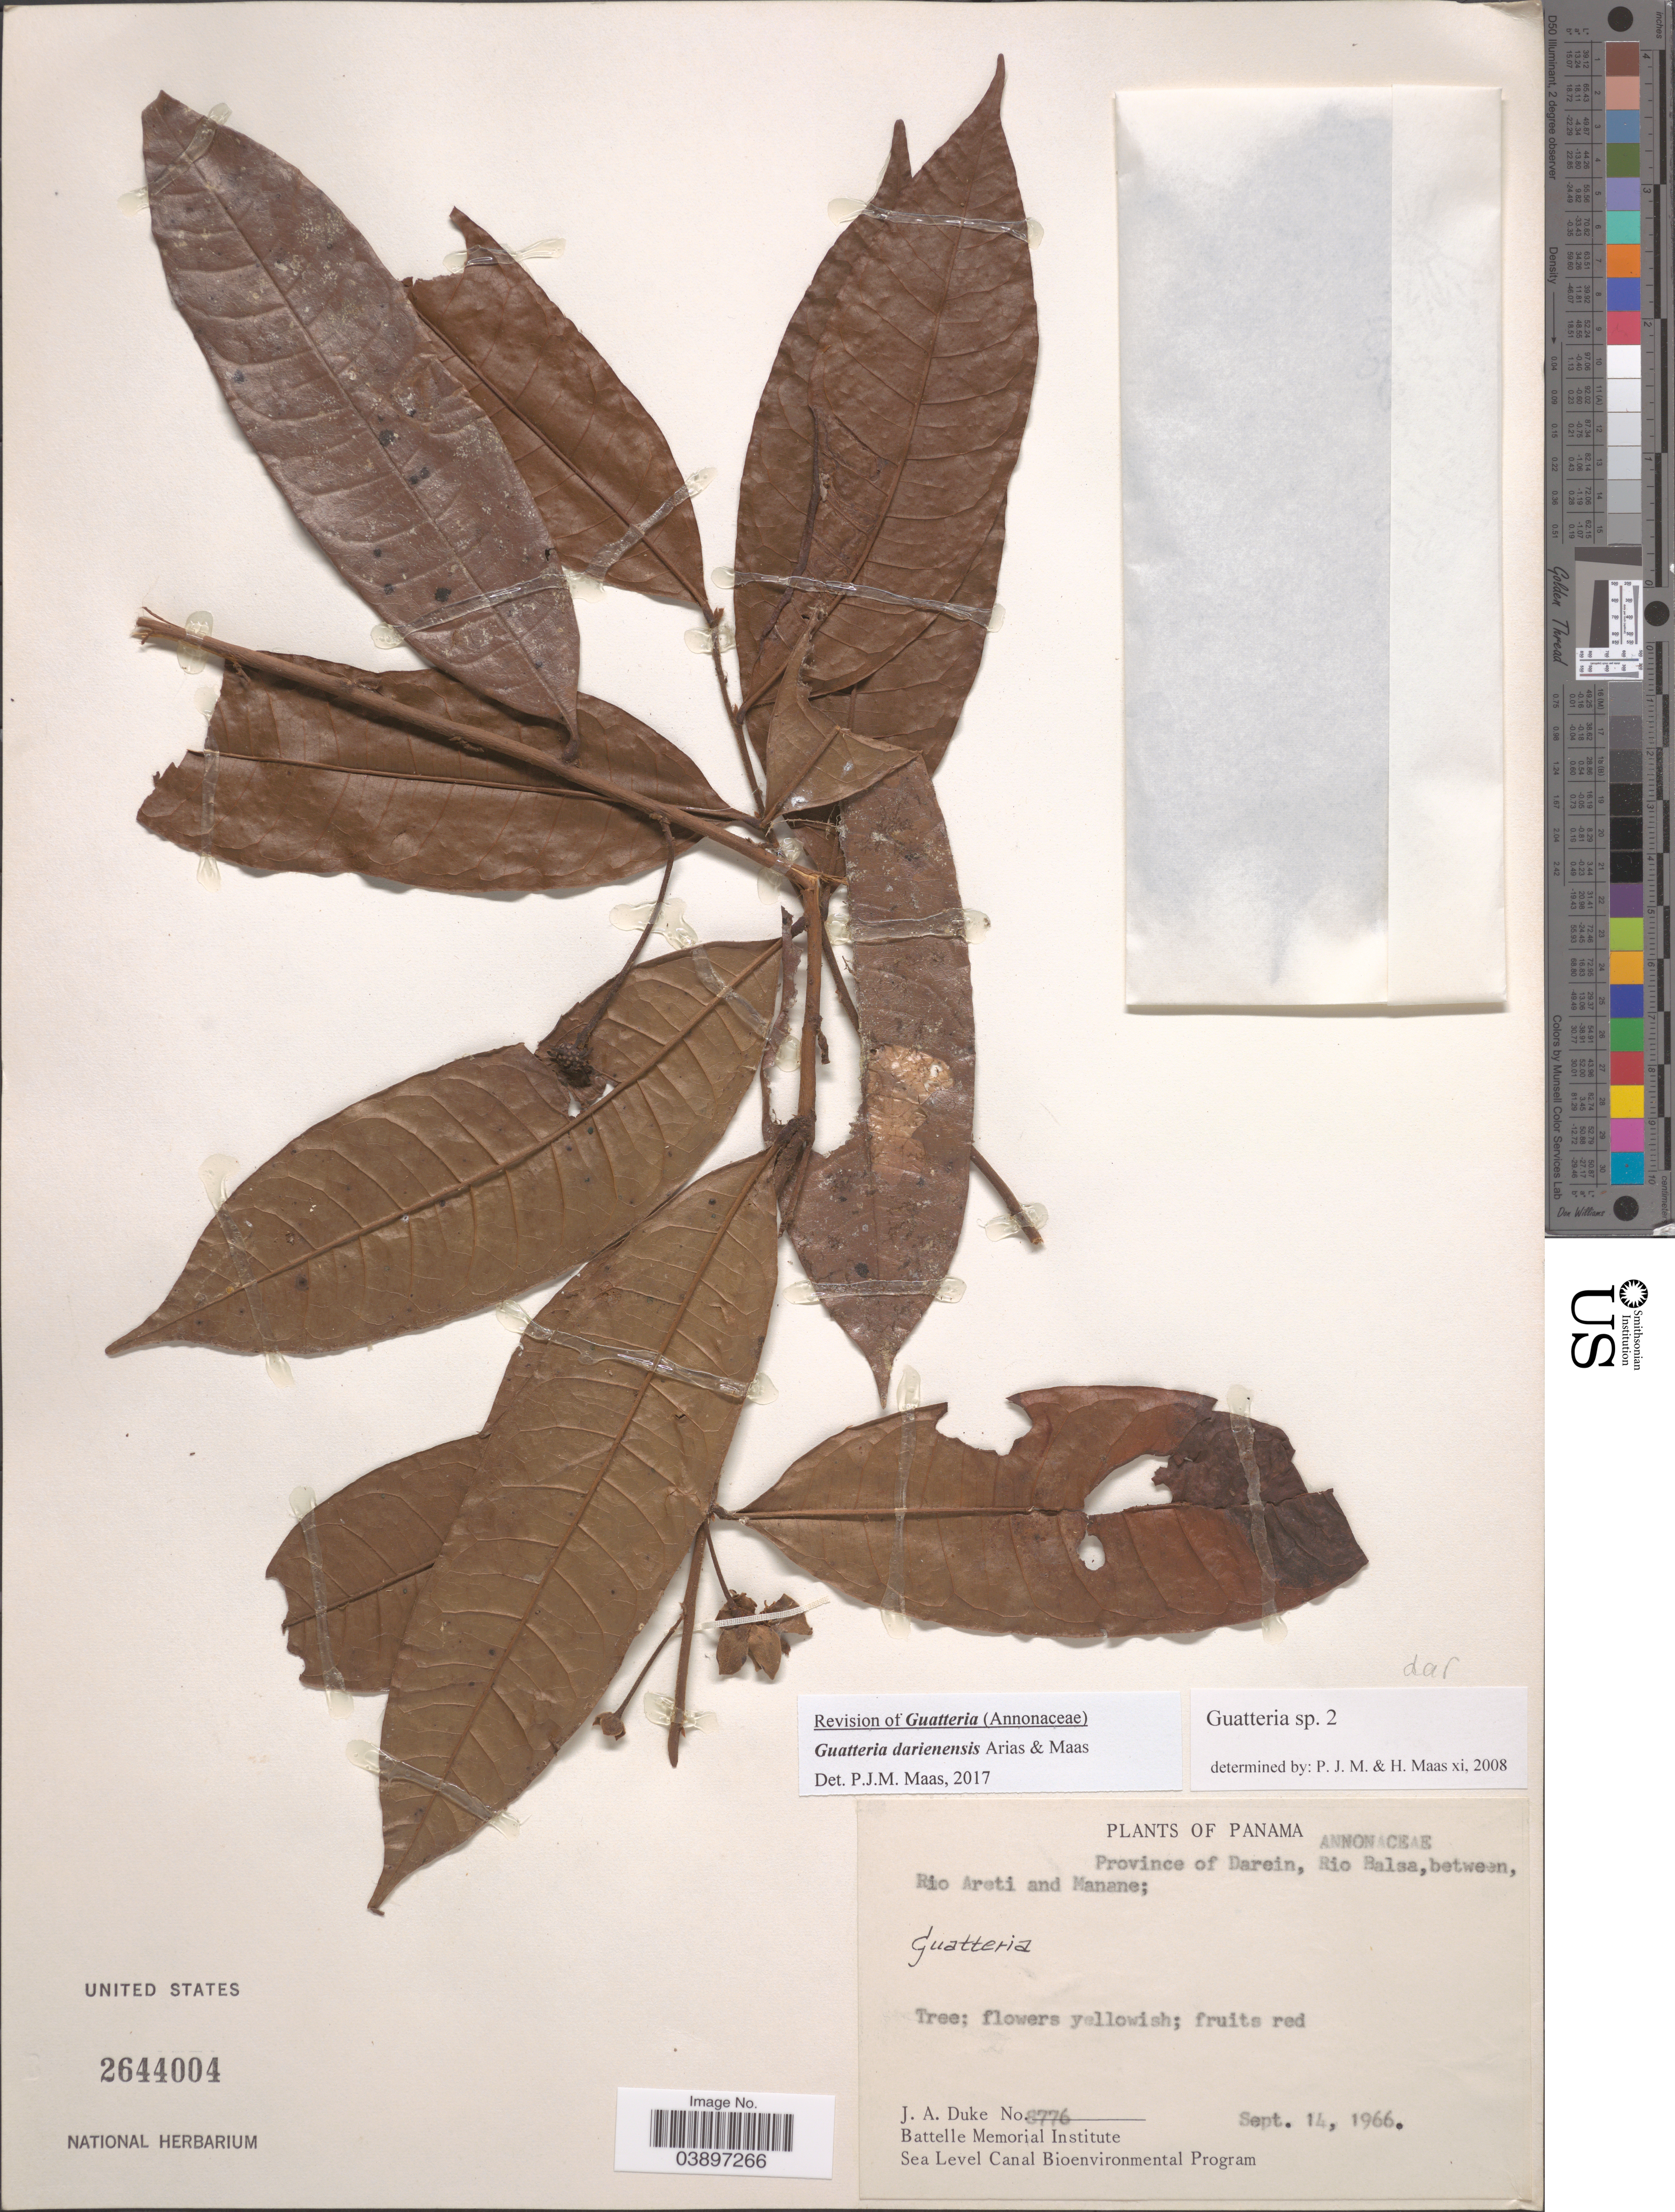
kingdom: Plantae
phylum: Tracheophyta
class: Magnoliopsida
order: Magnoliales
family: Annonaceae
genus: Guatteria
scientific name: Guatteria darienensis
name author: S. Arias & Maas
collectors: J. A. Duke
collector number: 8776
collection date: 1966-09-14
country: Panama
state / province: Darien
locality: Rio Balsa, between, Rio Areti and Manane.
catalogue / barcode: US 2644004